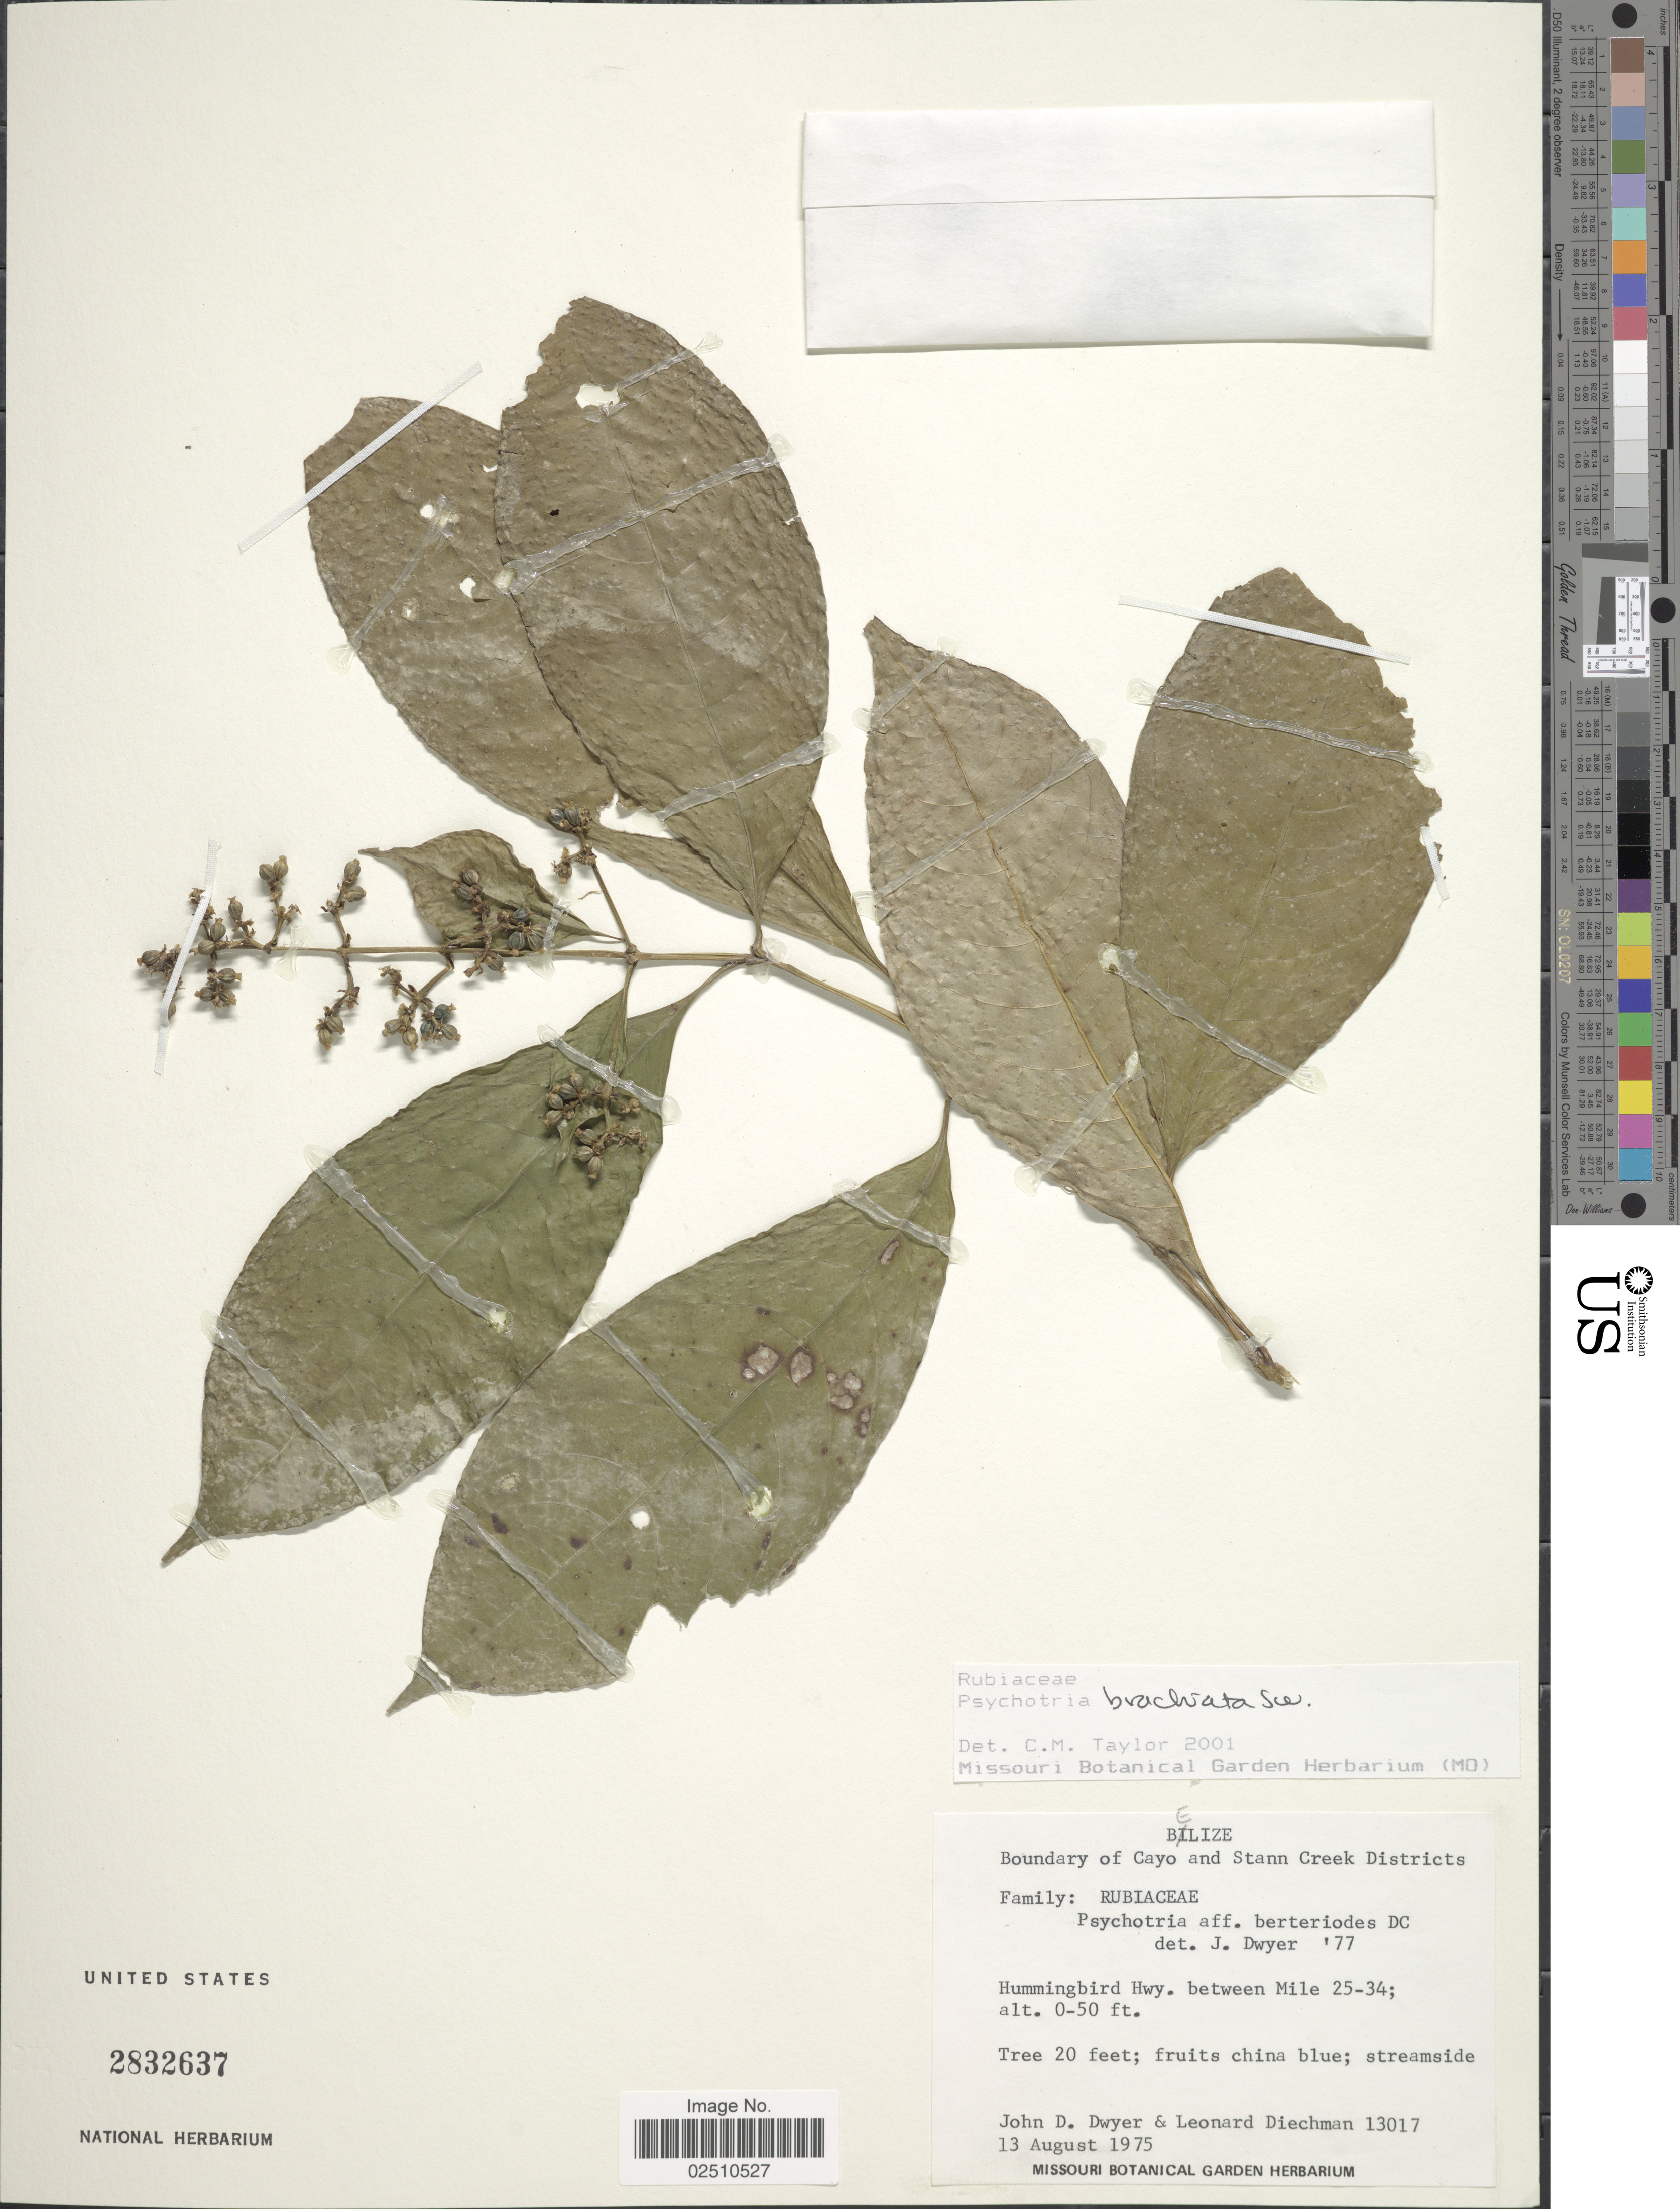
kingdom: Plantae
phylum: Tracheophyta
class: Magnoliopsida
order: Gentianales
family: Rubiaceae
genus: Psychotria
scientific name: Psychotria brachiata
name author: Sw.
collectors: J. D. Dwyer & L. Diechman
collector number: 13017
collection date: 1975-08-13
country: Belize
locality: Boundary of Cayo and Stann Creek Districts, Hummingbird Hwy between Mile 25-34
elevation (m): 0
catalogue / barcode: US 2832637